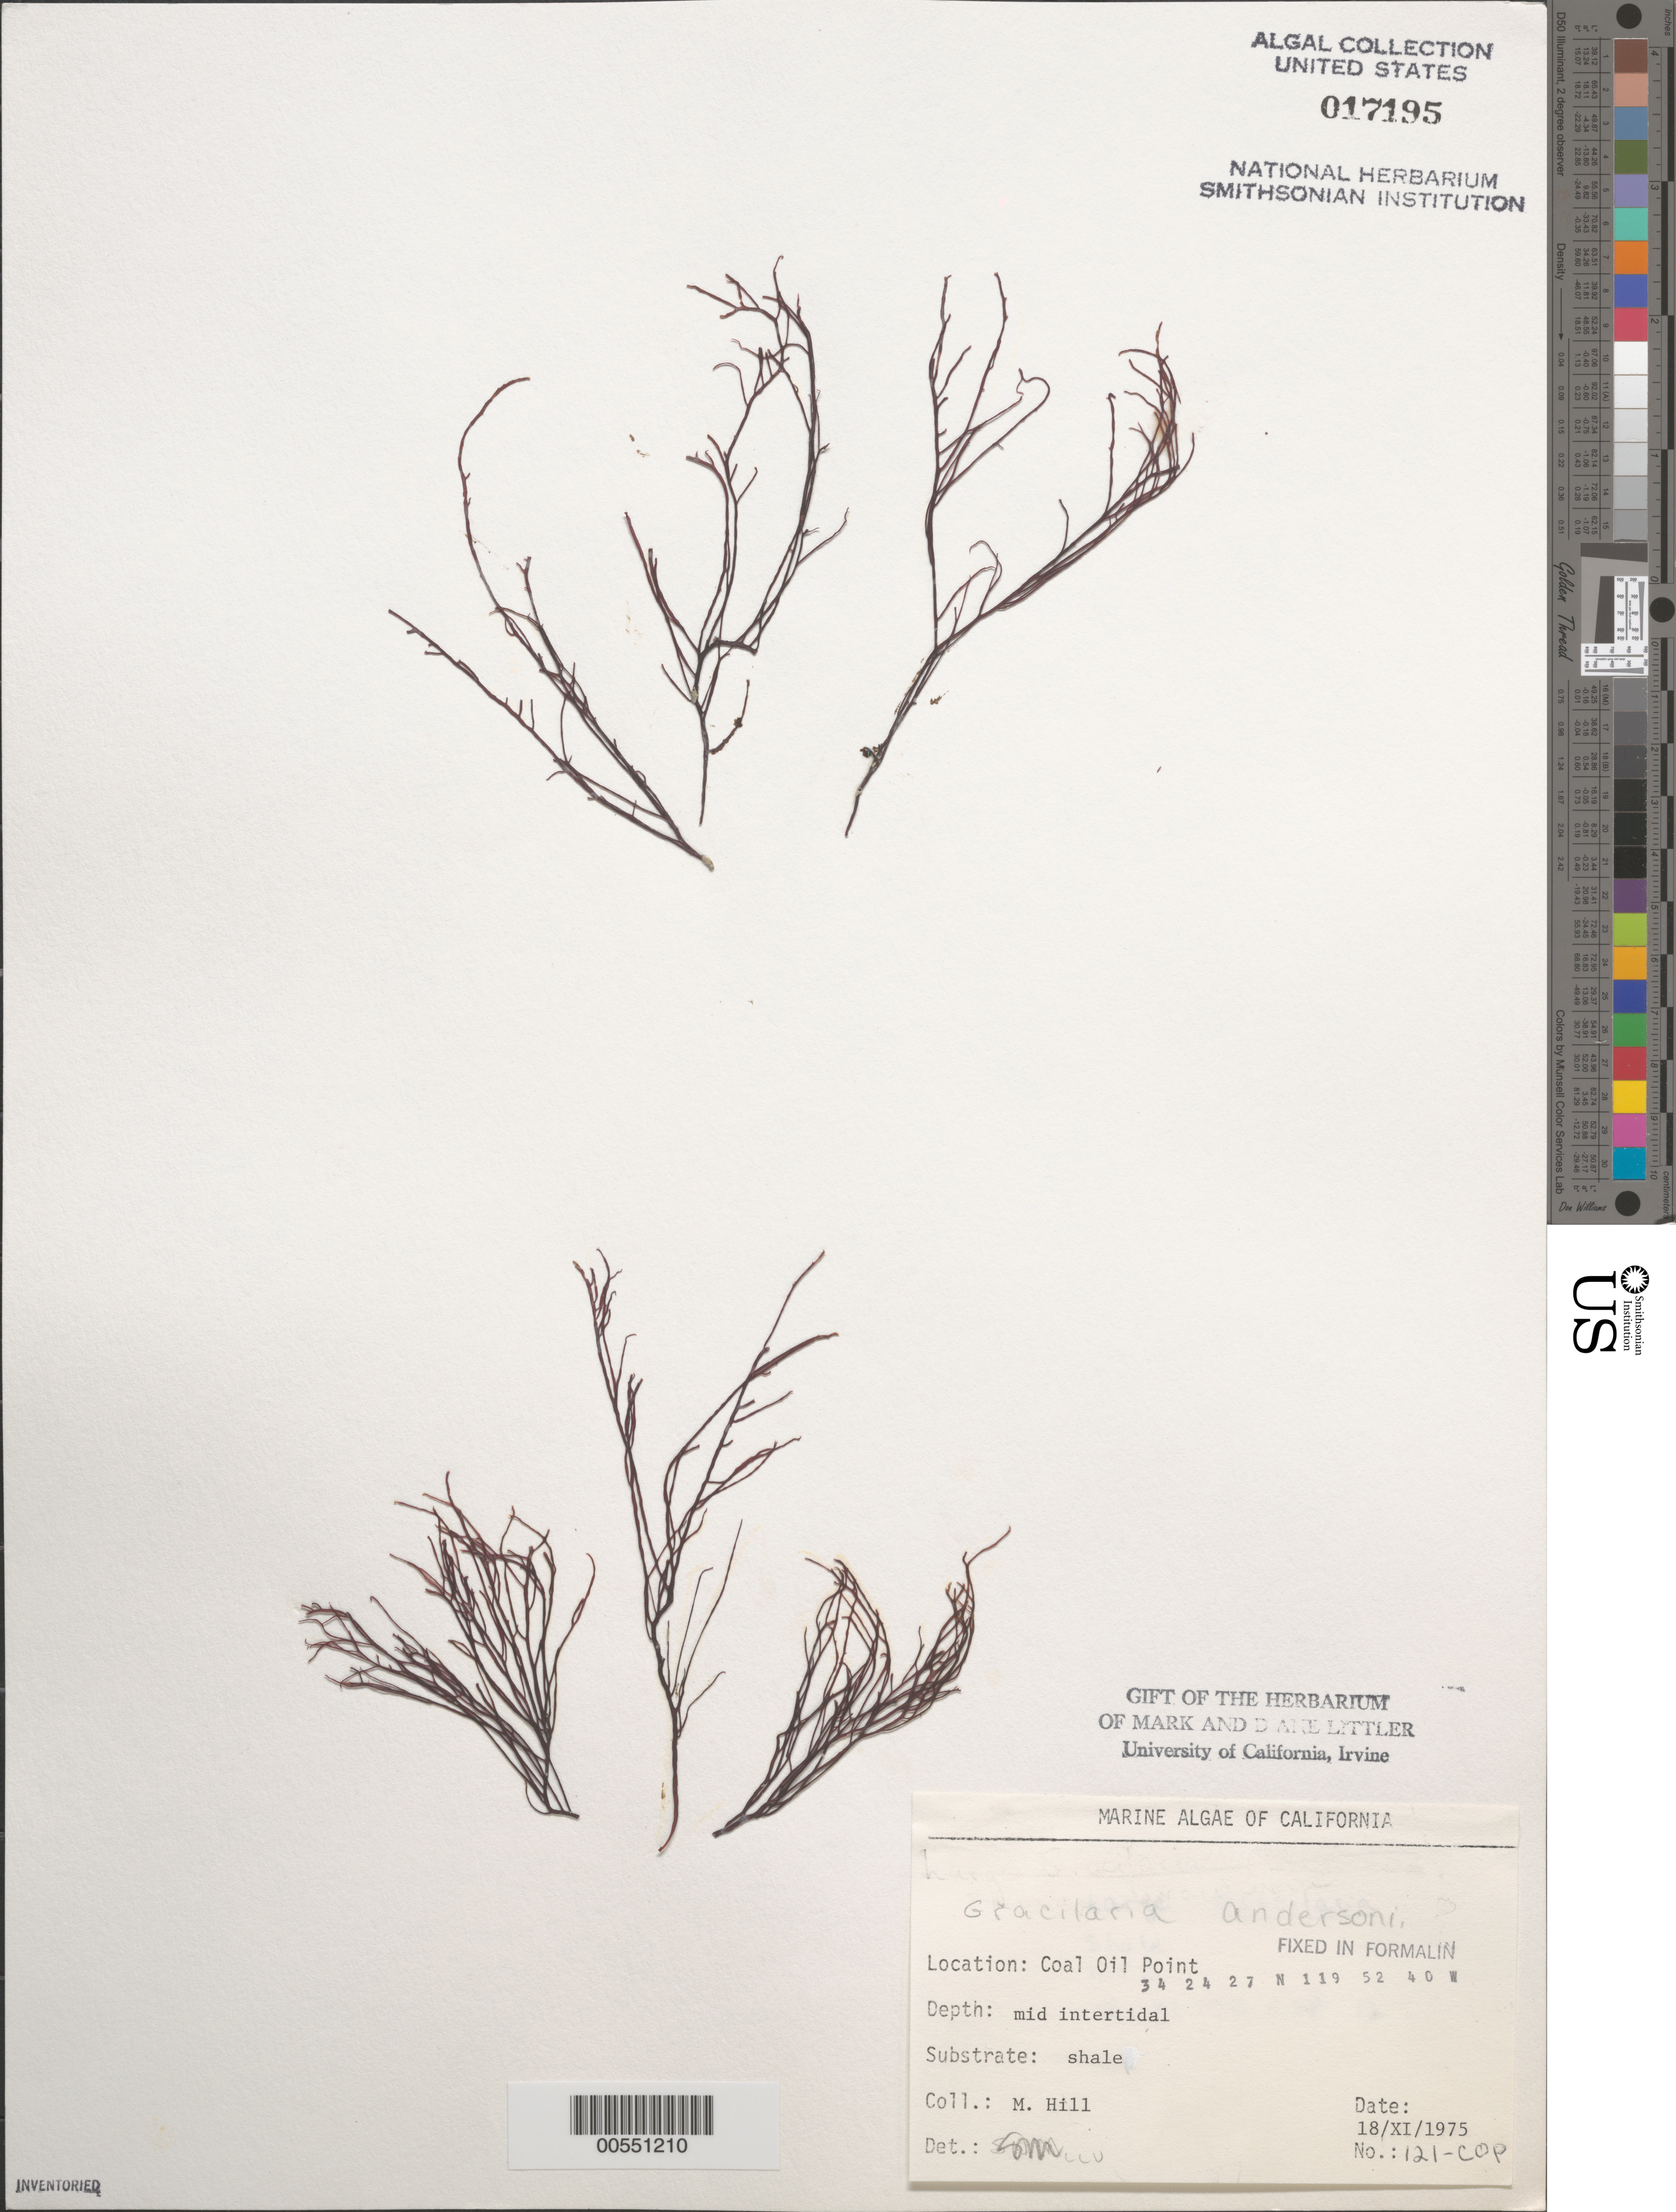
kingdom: Plantae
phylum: Rhodophyta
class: Florideophyceae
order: Gracilariales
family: Gracilariaceae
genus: Gracilariopsis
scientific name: Gracilariopsis andersonii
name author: (Grunow) E.Y. Dawson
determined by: Algae name updating Project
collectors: M. Hill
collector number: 121-cop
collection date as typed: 18 Nov 1975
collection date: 1975-11-18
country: United States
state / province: California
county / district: Santa Barbara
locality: Coal Oil Point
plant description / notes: BLM-SOCALBIGHT Rocky Intertidal Survey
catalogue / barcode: US 17195